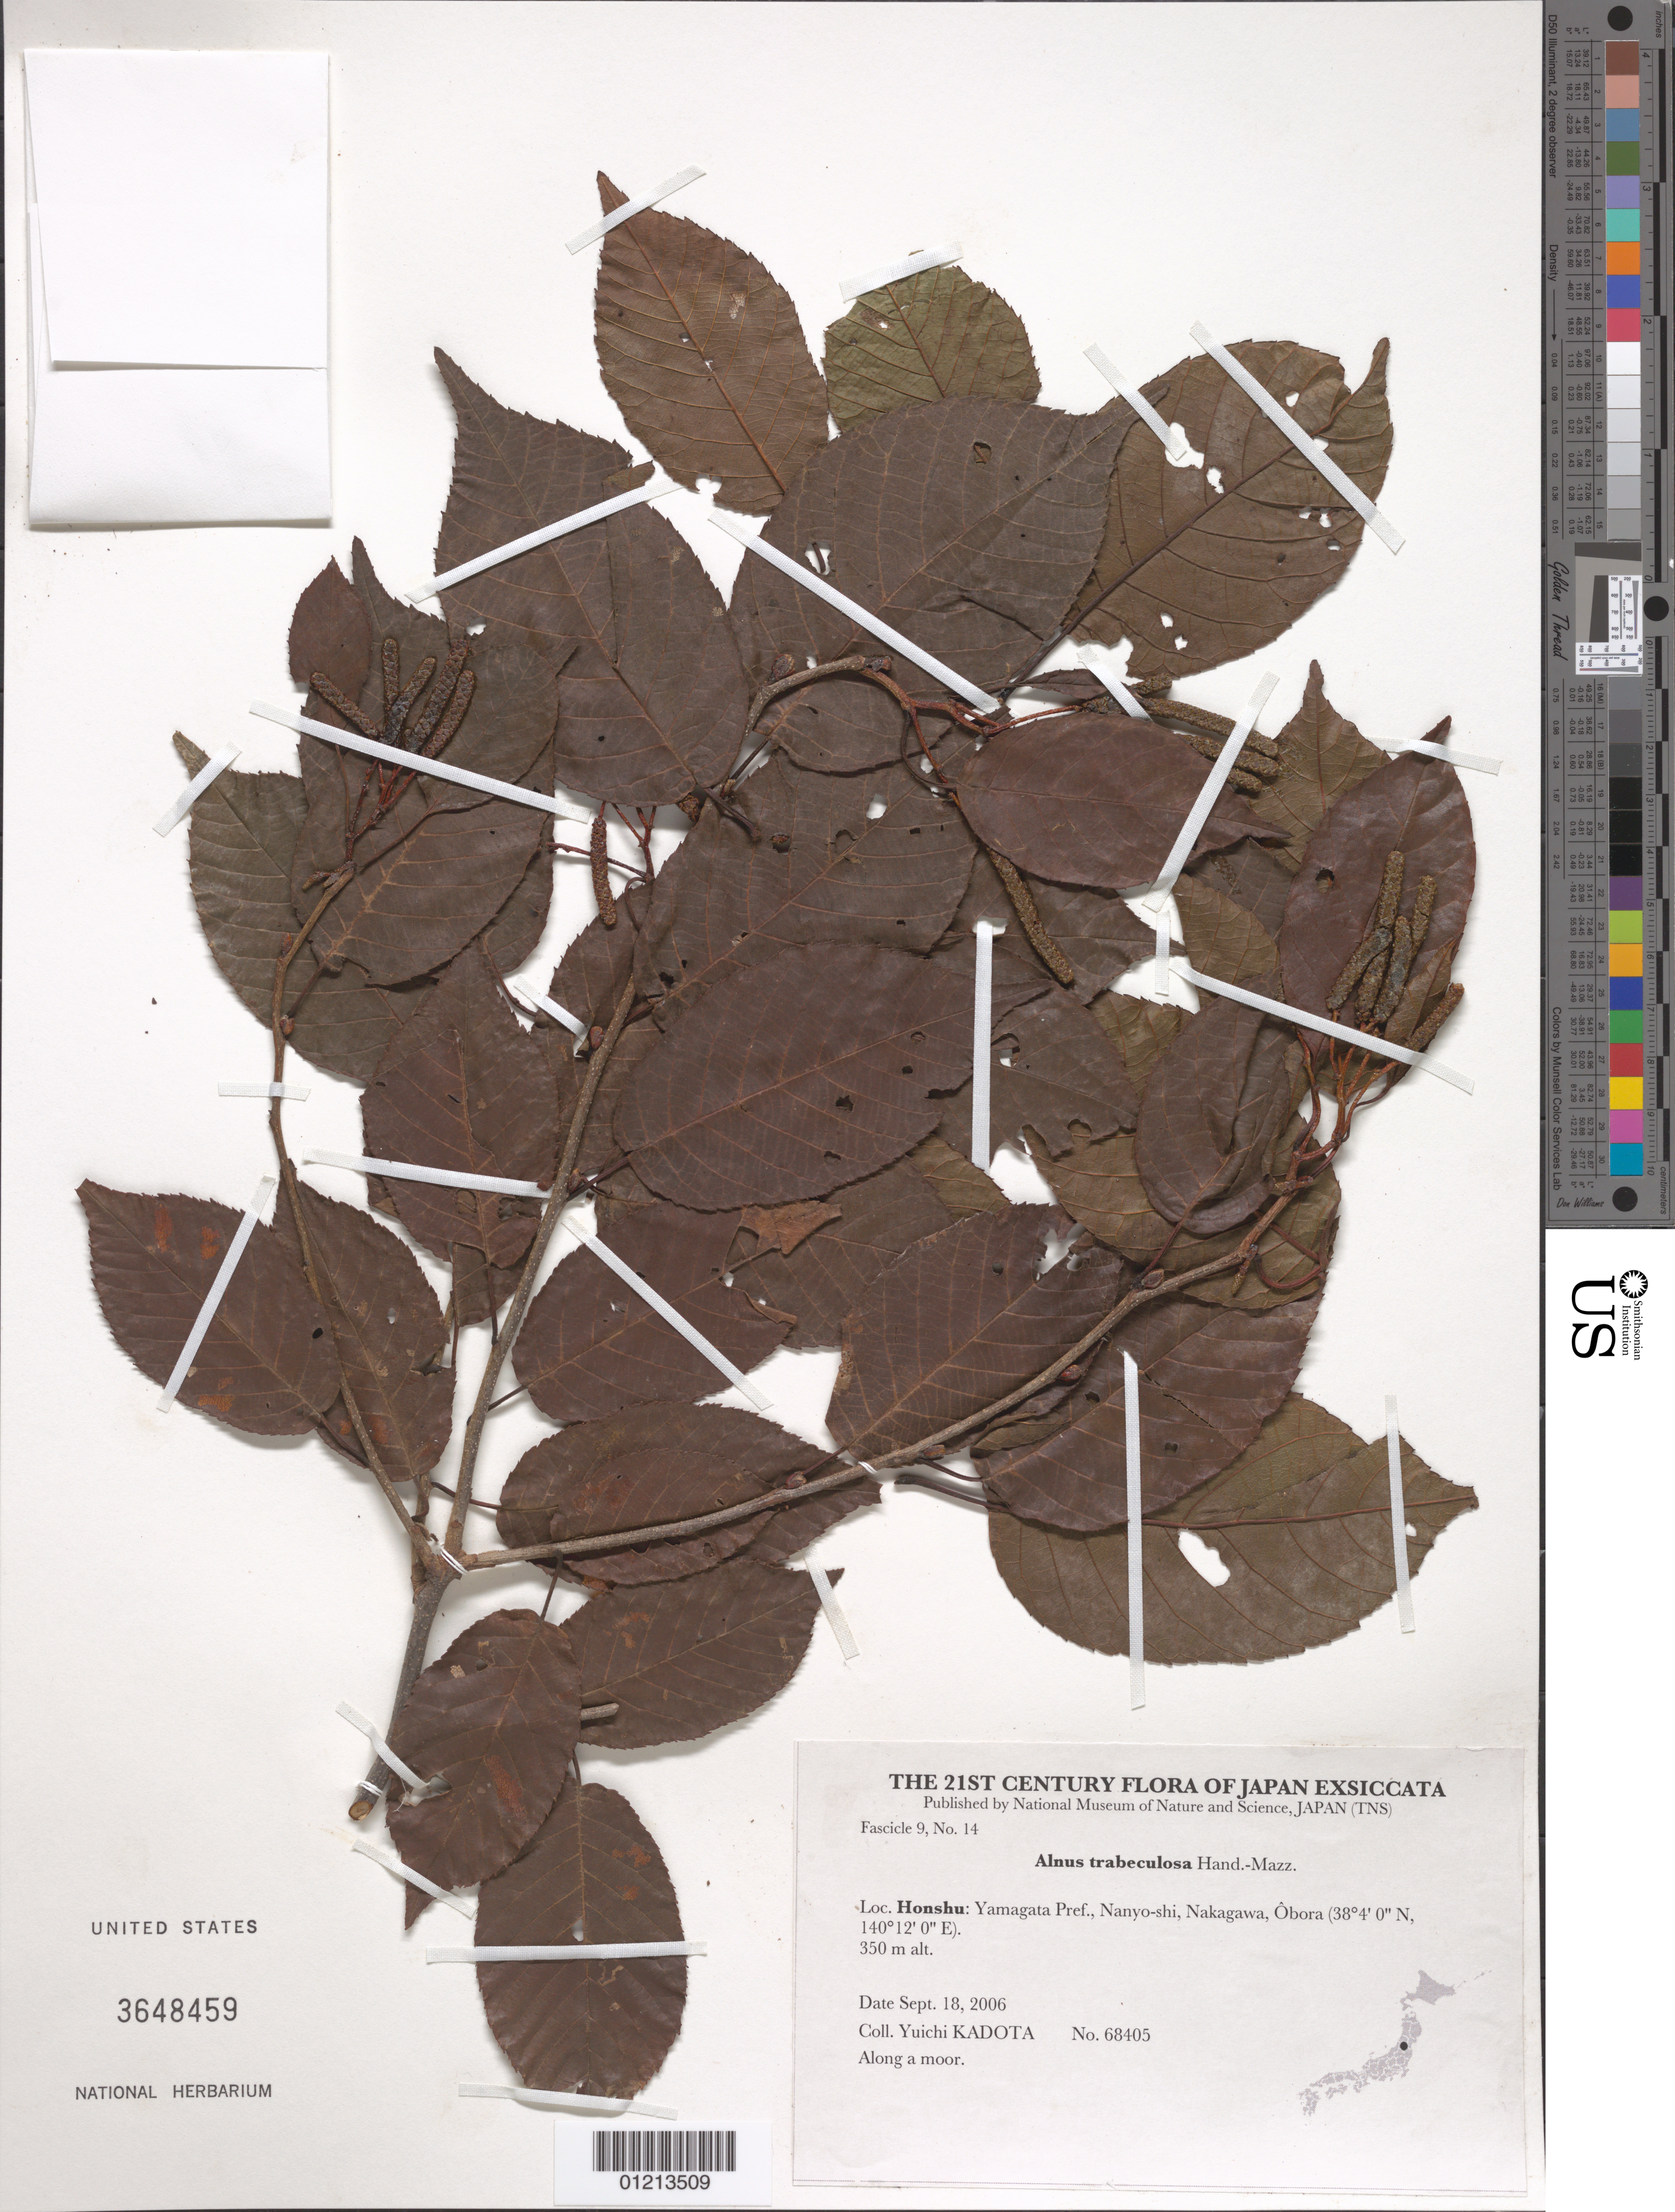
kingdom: Plantae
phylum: Tracheophyta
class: Magnoliopsida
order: Fagales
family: Betulaceae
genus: Alnus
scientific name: Alnus trabeculosa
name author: Hand.-Mazz.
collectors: Y. Kadota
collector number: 68405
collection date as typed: Sept. 18, 2006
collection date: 2006-09-18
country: Japan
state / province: Yamagata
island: Honshu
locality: Nanyo-shi, Nakagawa, Obora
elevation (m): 107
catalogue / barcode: US 3648459